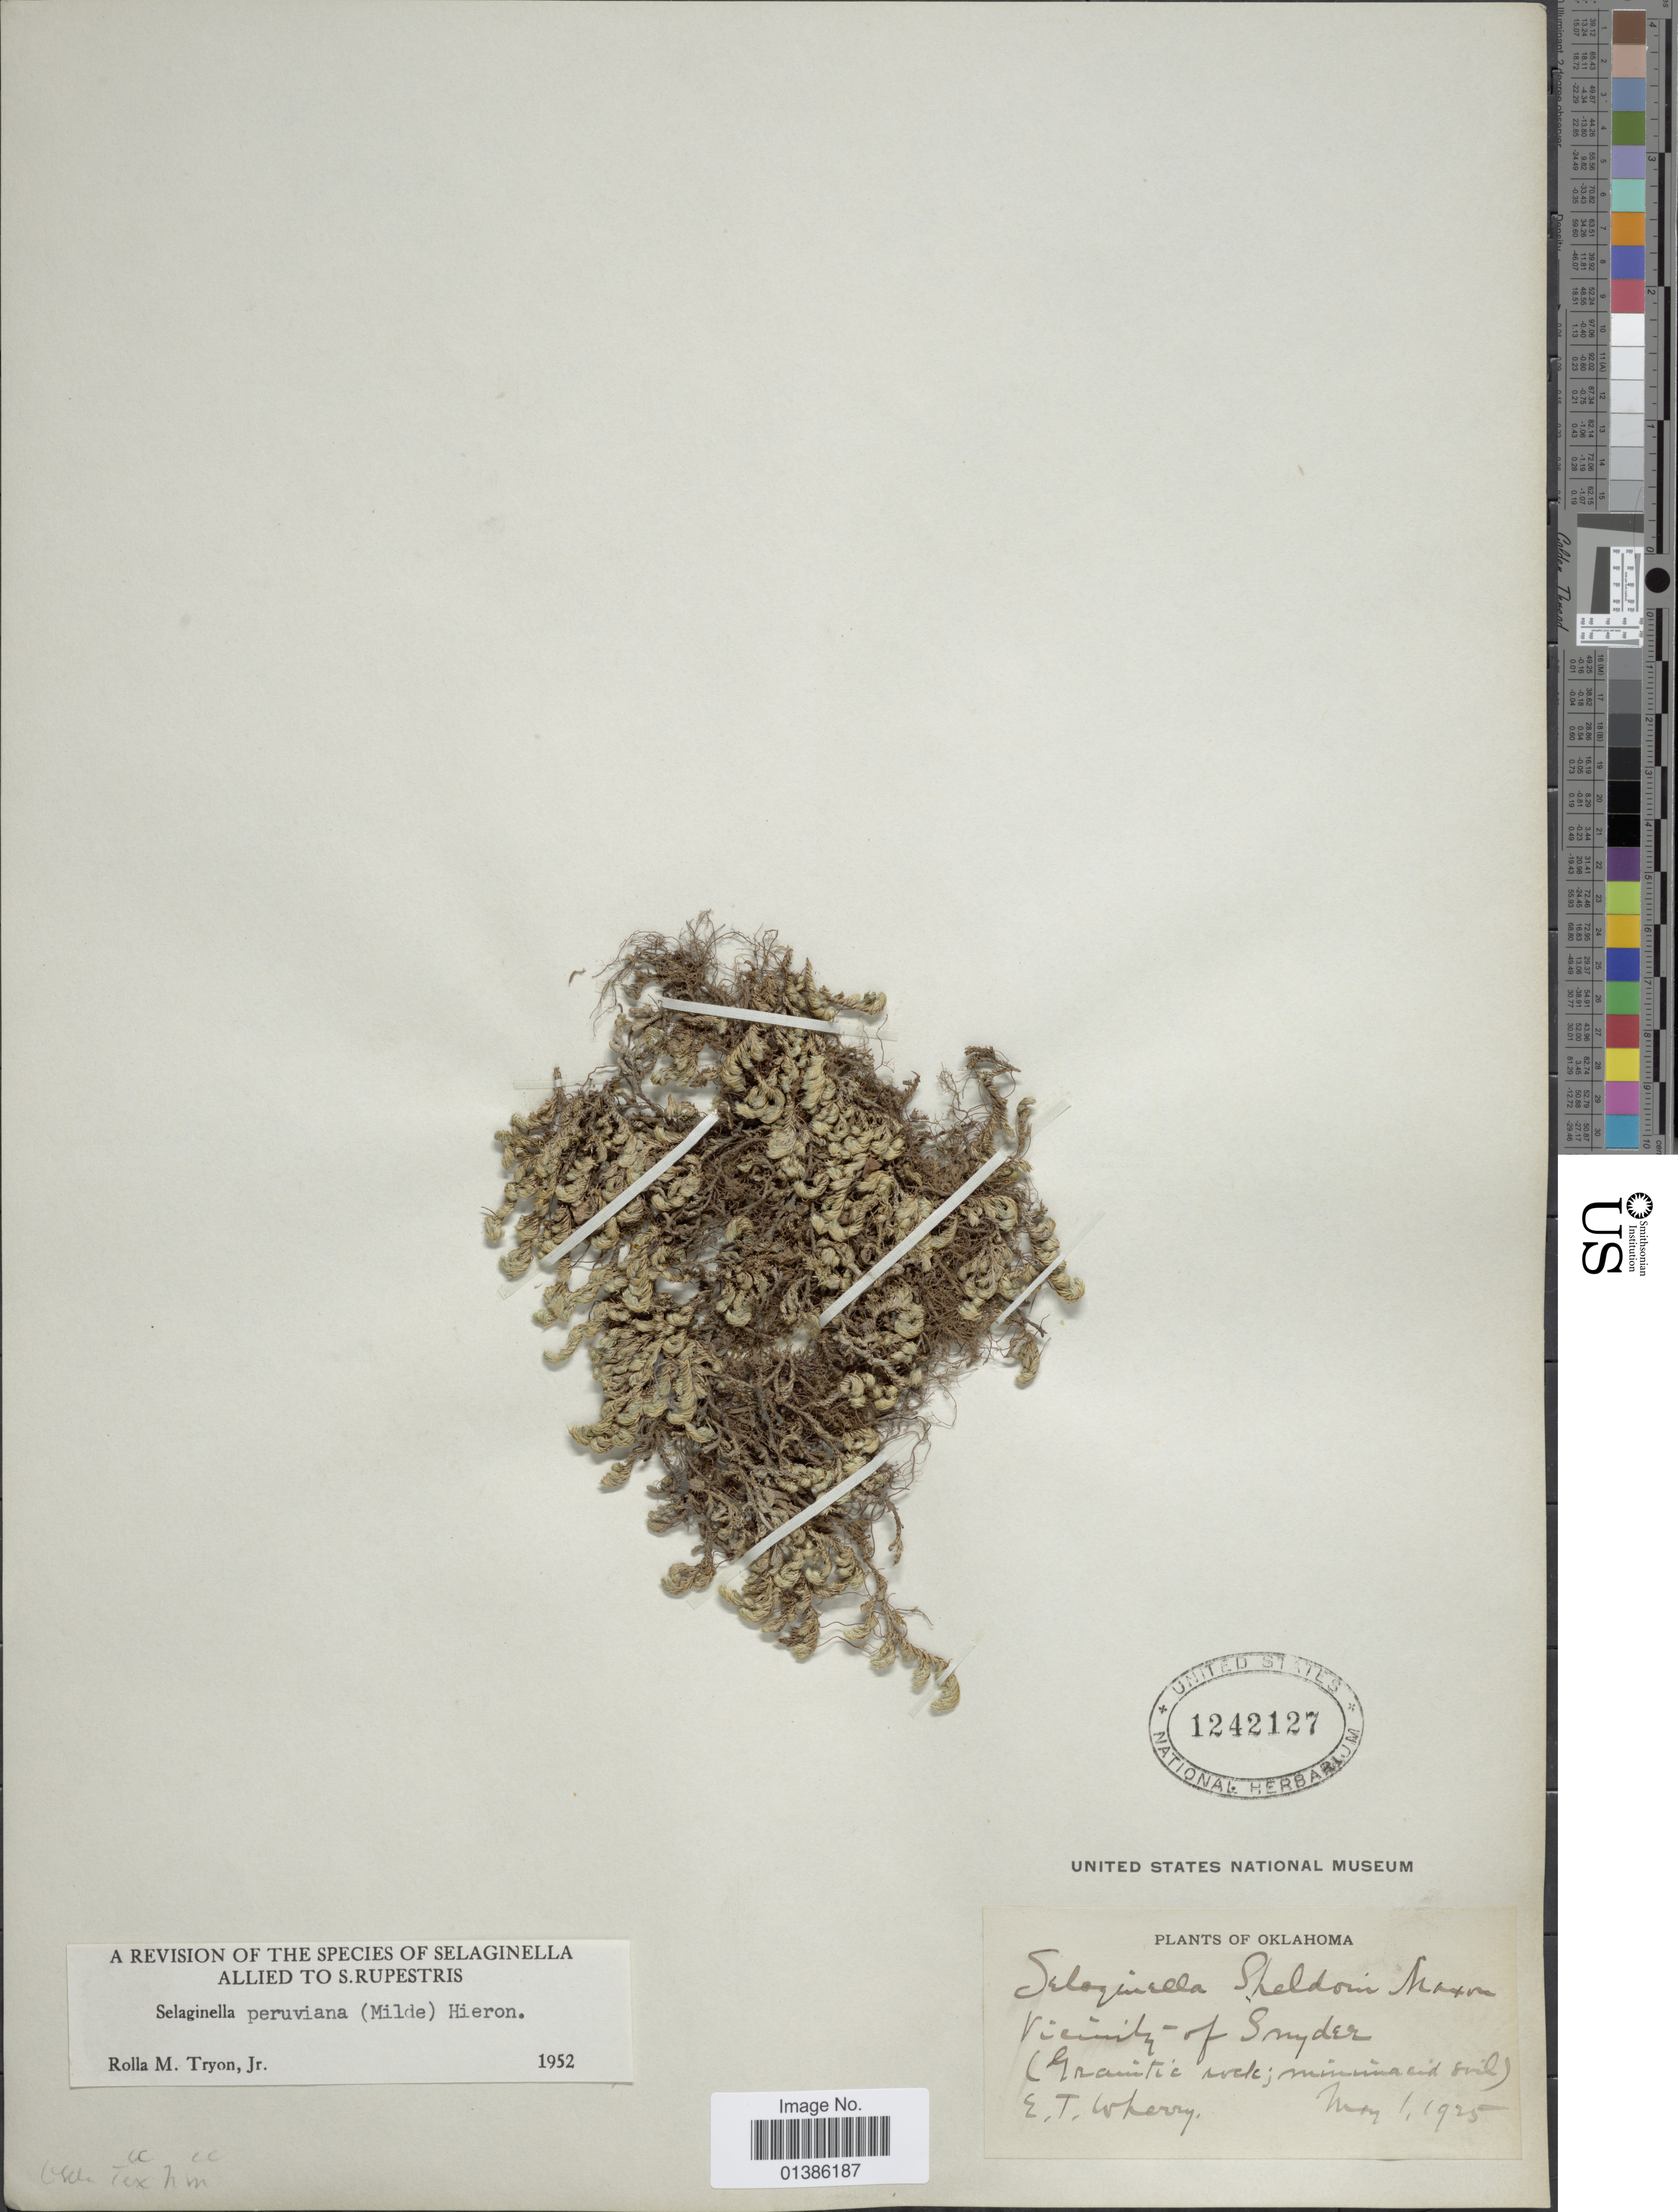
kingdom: Plantae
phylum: Tracheophyta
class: Lycopodiopsida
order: Selaginellales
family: Selaginellaceae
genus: Selaginella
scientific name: Selaginella peruviana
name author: (Milde) Hieron.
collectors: E. T. Wherry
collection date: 1925-05-01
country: United States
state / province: Oklahoma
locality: Vicinity of Snyder.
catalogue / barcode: US 1242127